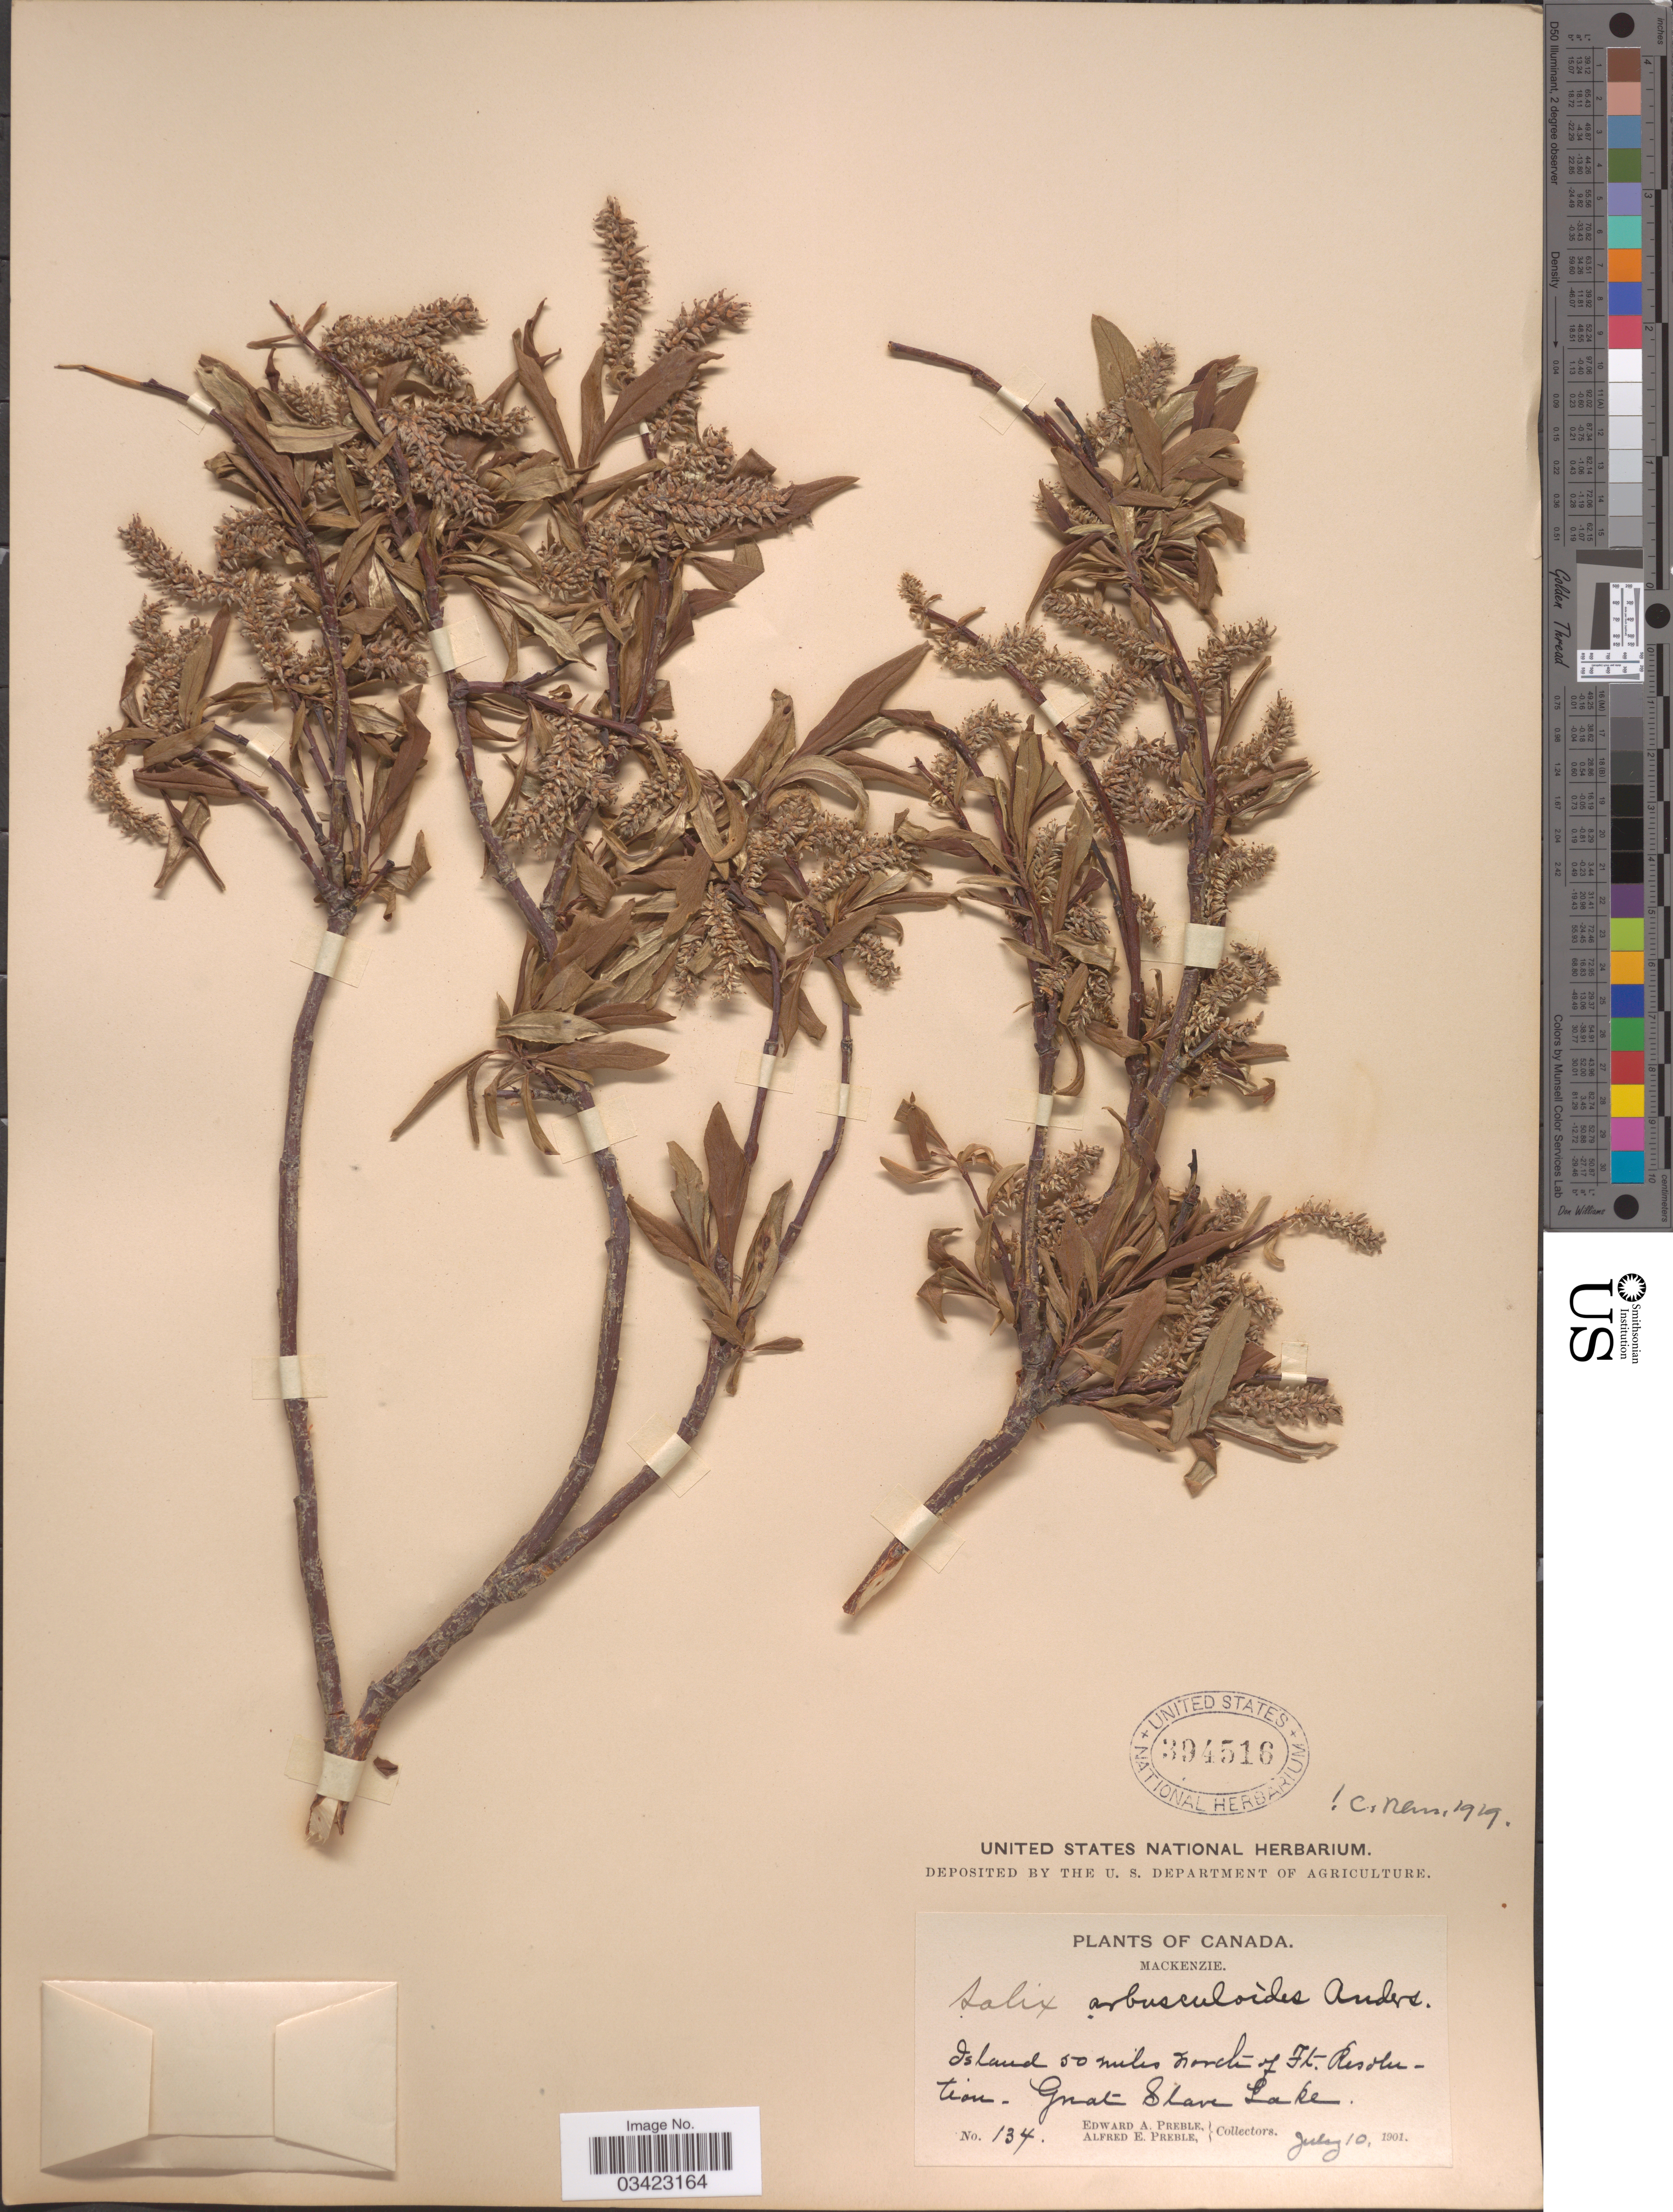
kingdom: Plantae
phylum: Tracheophyta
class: Magnoliopsida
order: Malpighiales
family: Salicaceae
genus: Salix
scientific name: Salix arbusculoides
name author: Andersson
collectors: E. Preble & A. Preble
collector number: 134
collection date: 1901-07-10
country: Canada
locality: Mackenzie. Island 50 miles north of Ft. Resolution. Great Slave Lake.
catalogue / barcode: US 394516